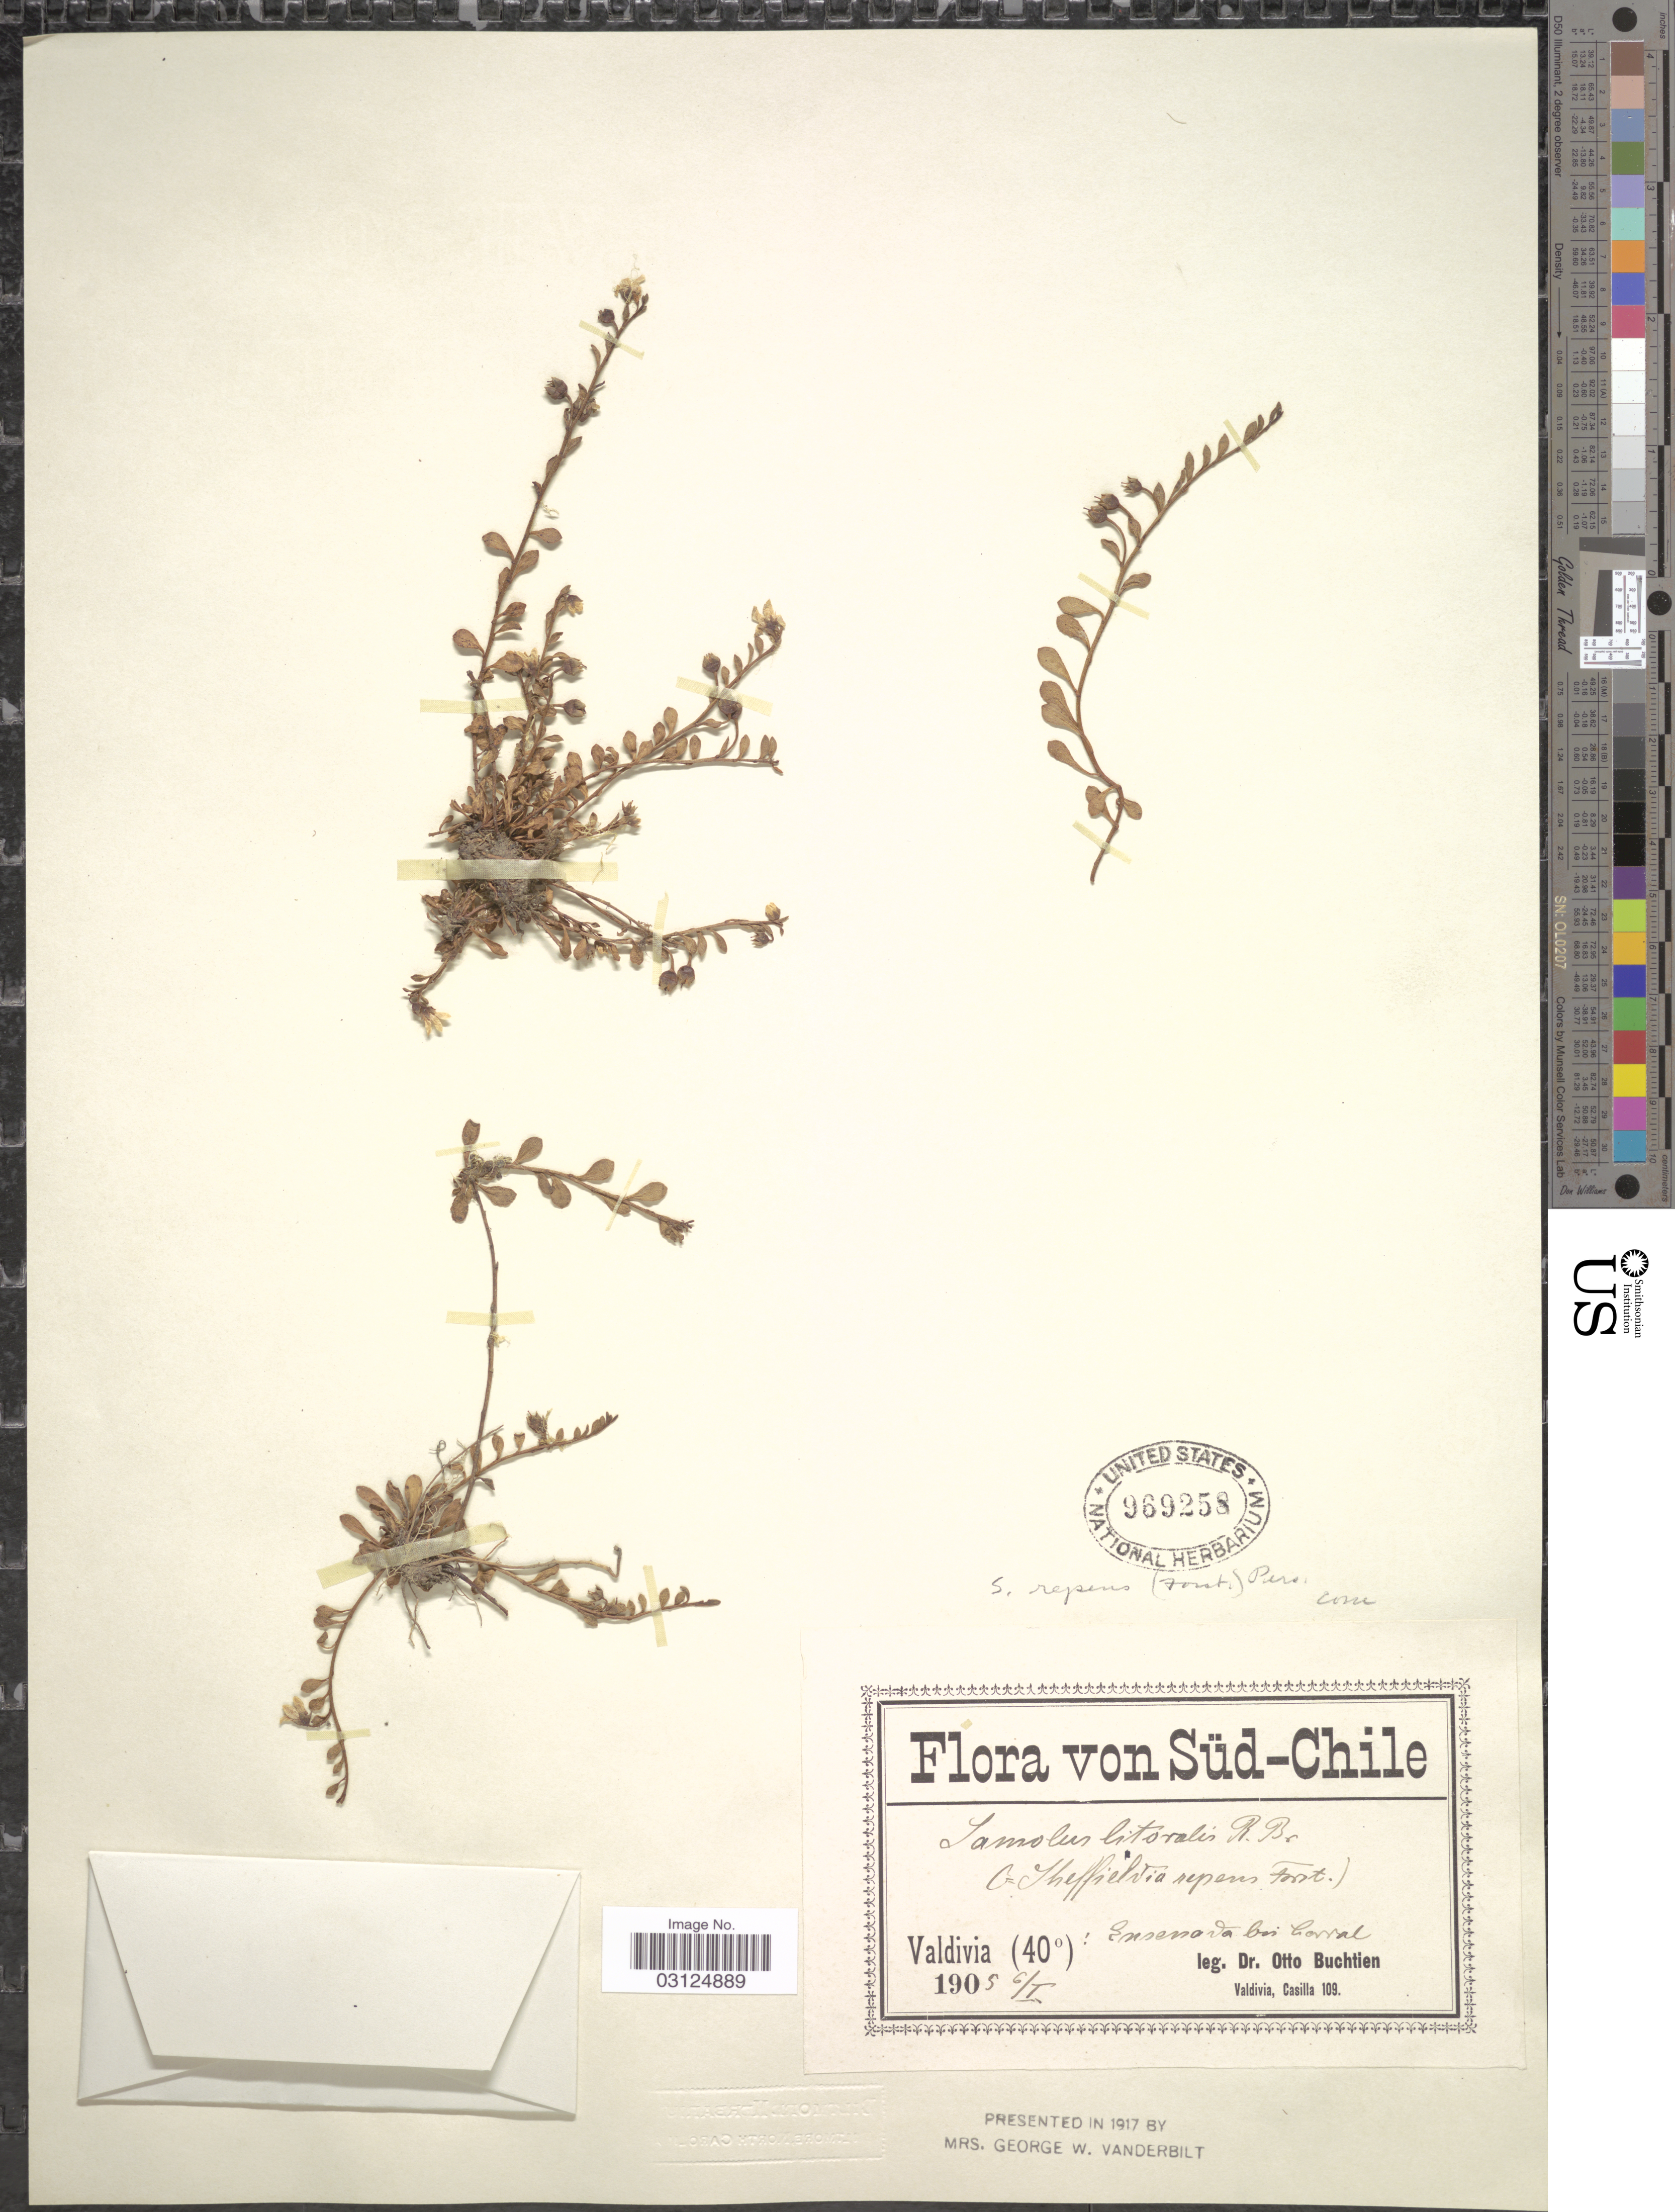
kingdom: Plantae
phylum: Tracheophyta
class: Magnoliopsida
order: Ericales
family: Primulaceae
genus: Samolus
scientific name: Samolus repens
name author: (J.R. Forst. & G. Forst.) Pers.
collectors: O. Buchtien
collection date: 1905-01-06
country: Chile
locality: Süd-Chile. Valdivia (40°): Ensenada bei Corral.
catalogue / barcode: US 969258